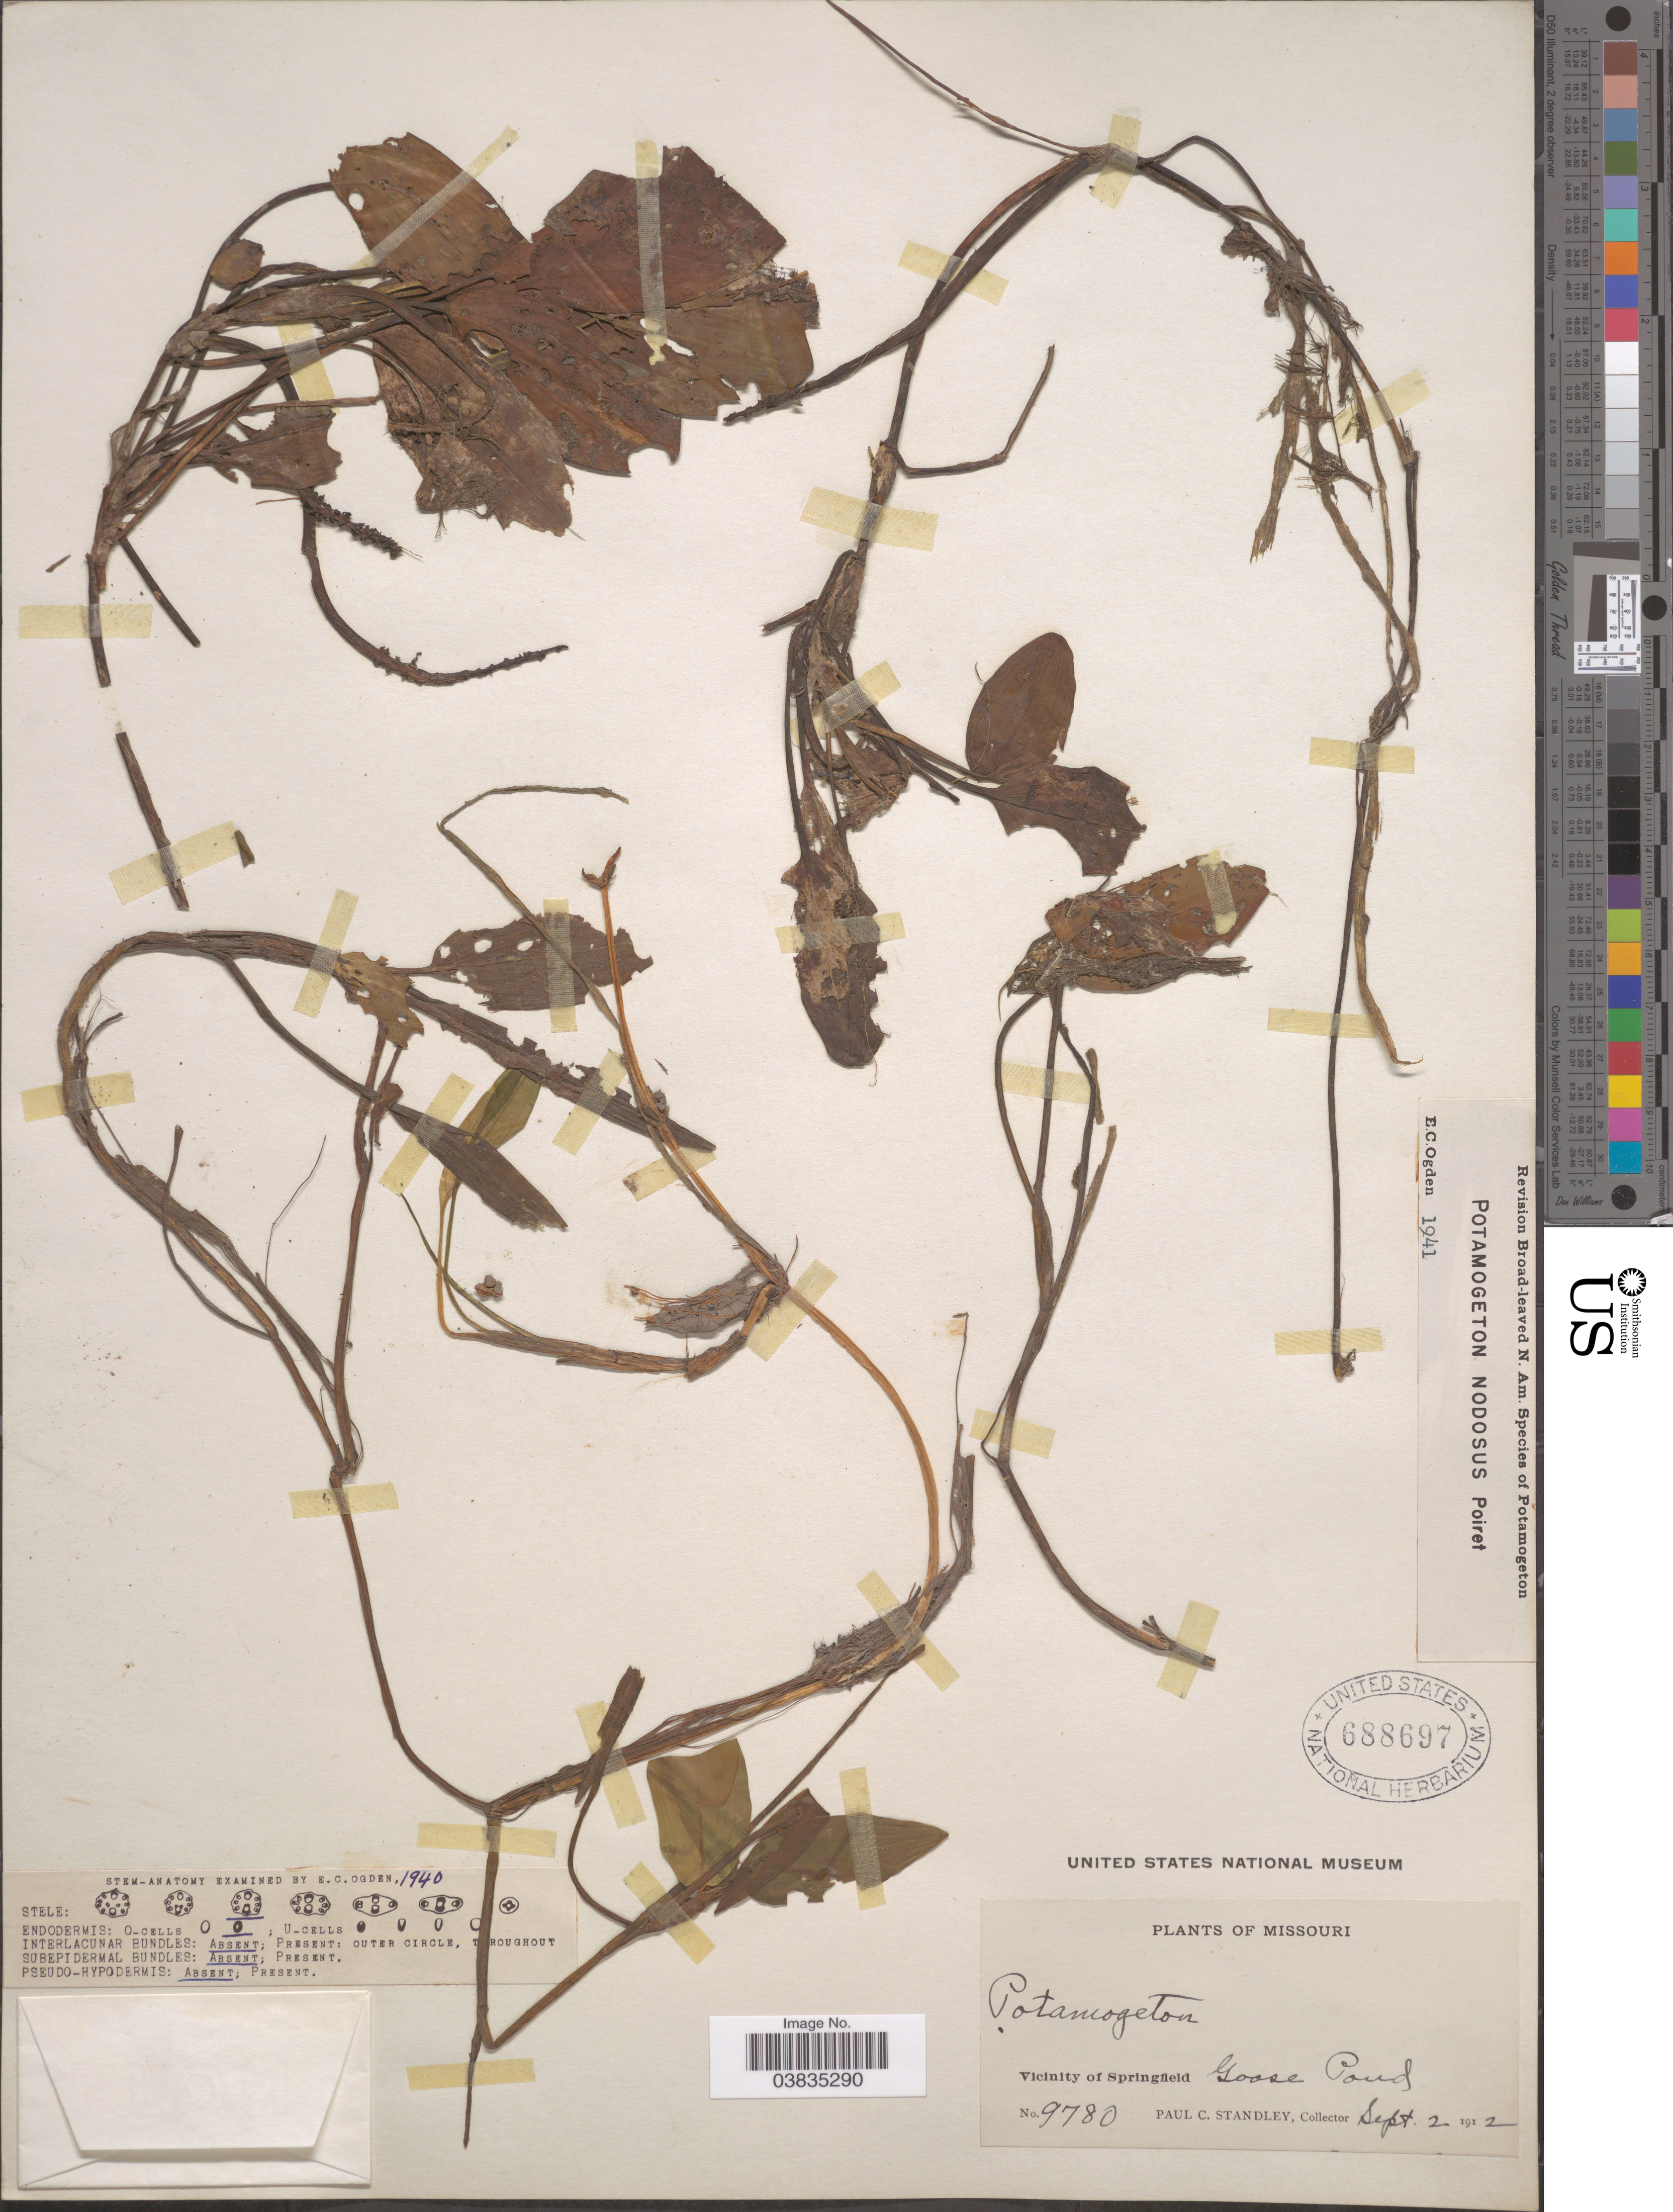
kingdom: Plantae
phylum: Tracheophyta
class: Liliopsida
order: Alismatales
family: Potamogetonaceae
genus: Potamogeton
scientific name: Potamogeton nodosus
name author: Poir.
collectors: P. C. Standley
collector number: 9780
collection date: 1912-09-02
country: United States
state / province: Missouri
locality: Vicinity of Springfield, Goose Pond.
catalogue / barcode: US 688697